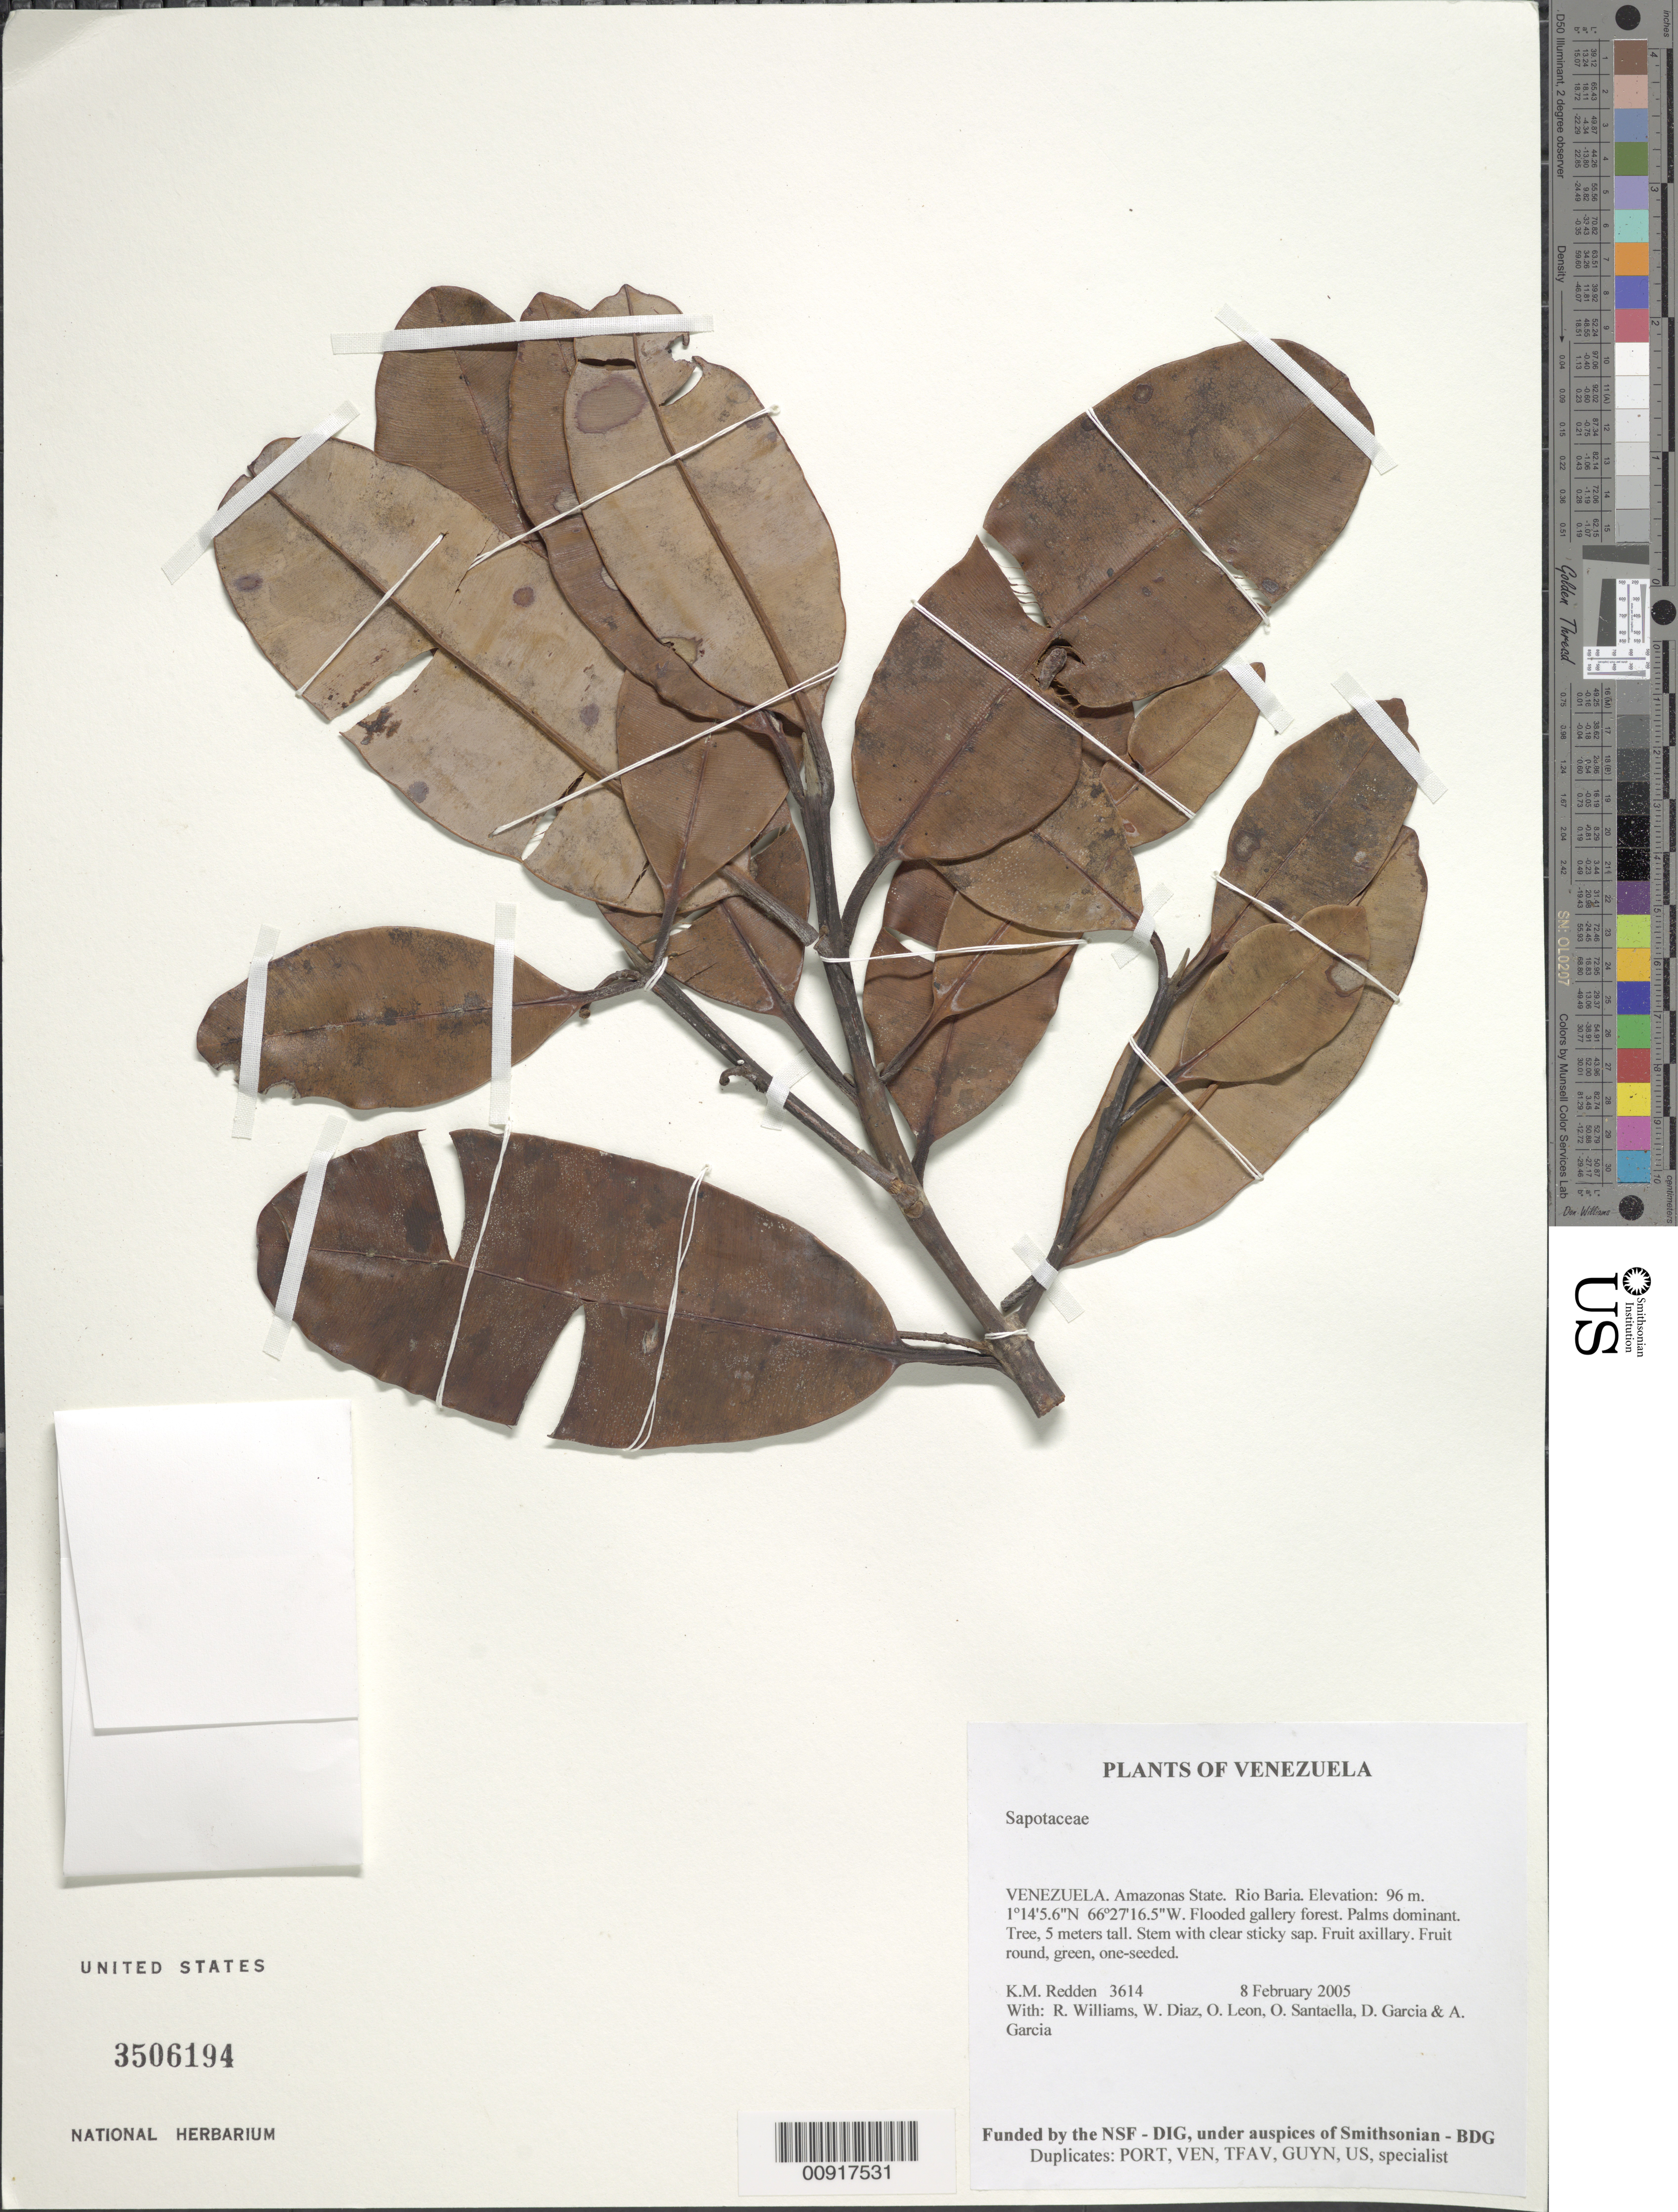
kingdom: Plantae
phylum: Tracheophyta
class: Magnoliopsida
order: Ericales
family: Sapotaceae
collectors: K. M. Redden, R. Williams, W. Díaz P., O. León, O. Santaella, D. Garcia & A. Garcia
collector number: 3614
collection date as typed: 8 February 2005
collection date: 2005-02-08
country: Venezuela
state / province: Amazonas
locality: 20 - Rio Baria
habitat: Flooded gallery forest. Palms dominant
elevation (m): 96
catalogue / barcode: US 3506194